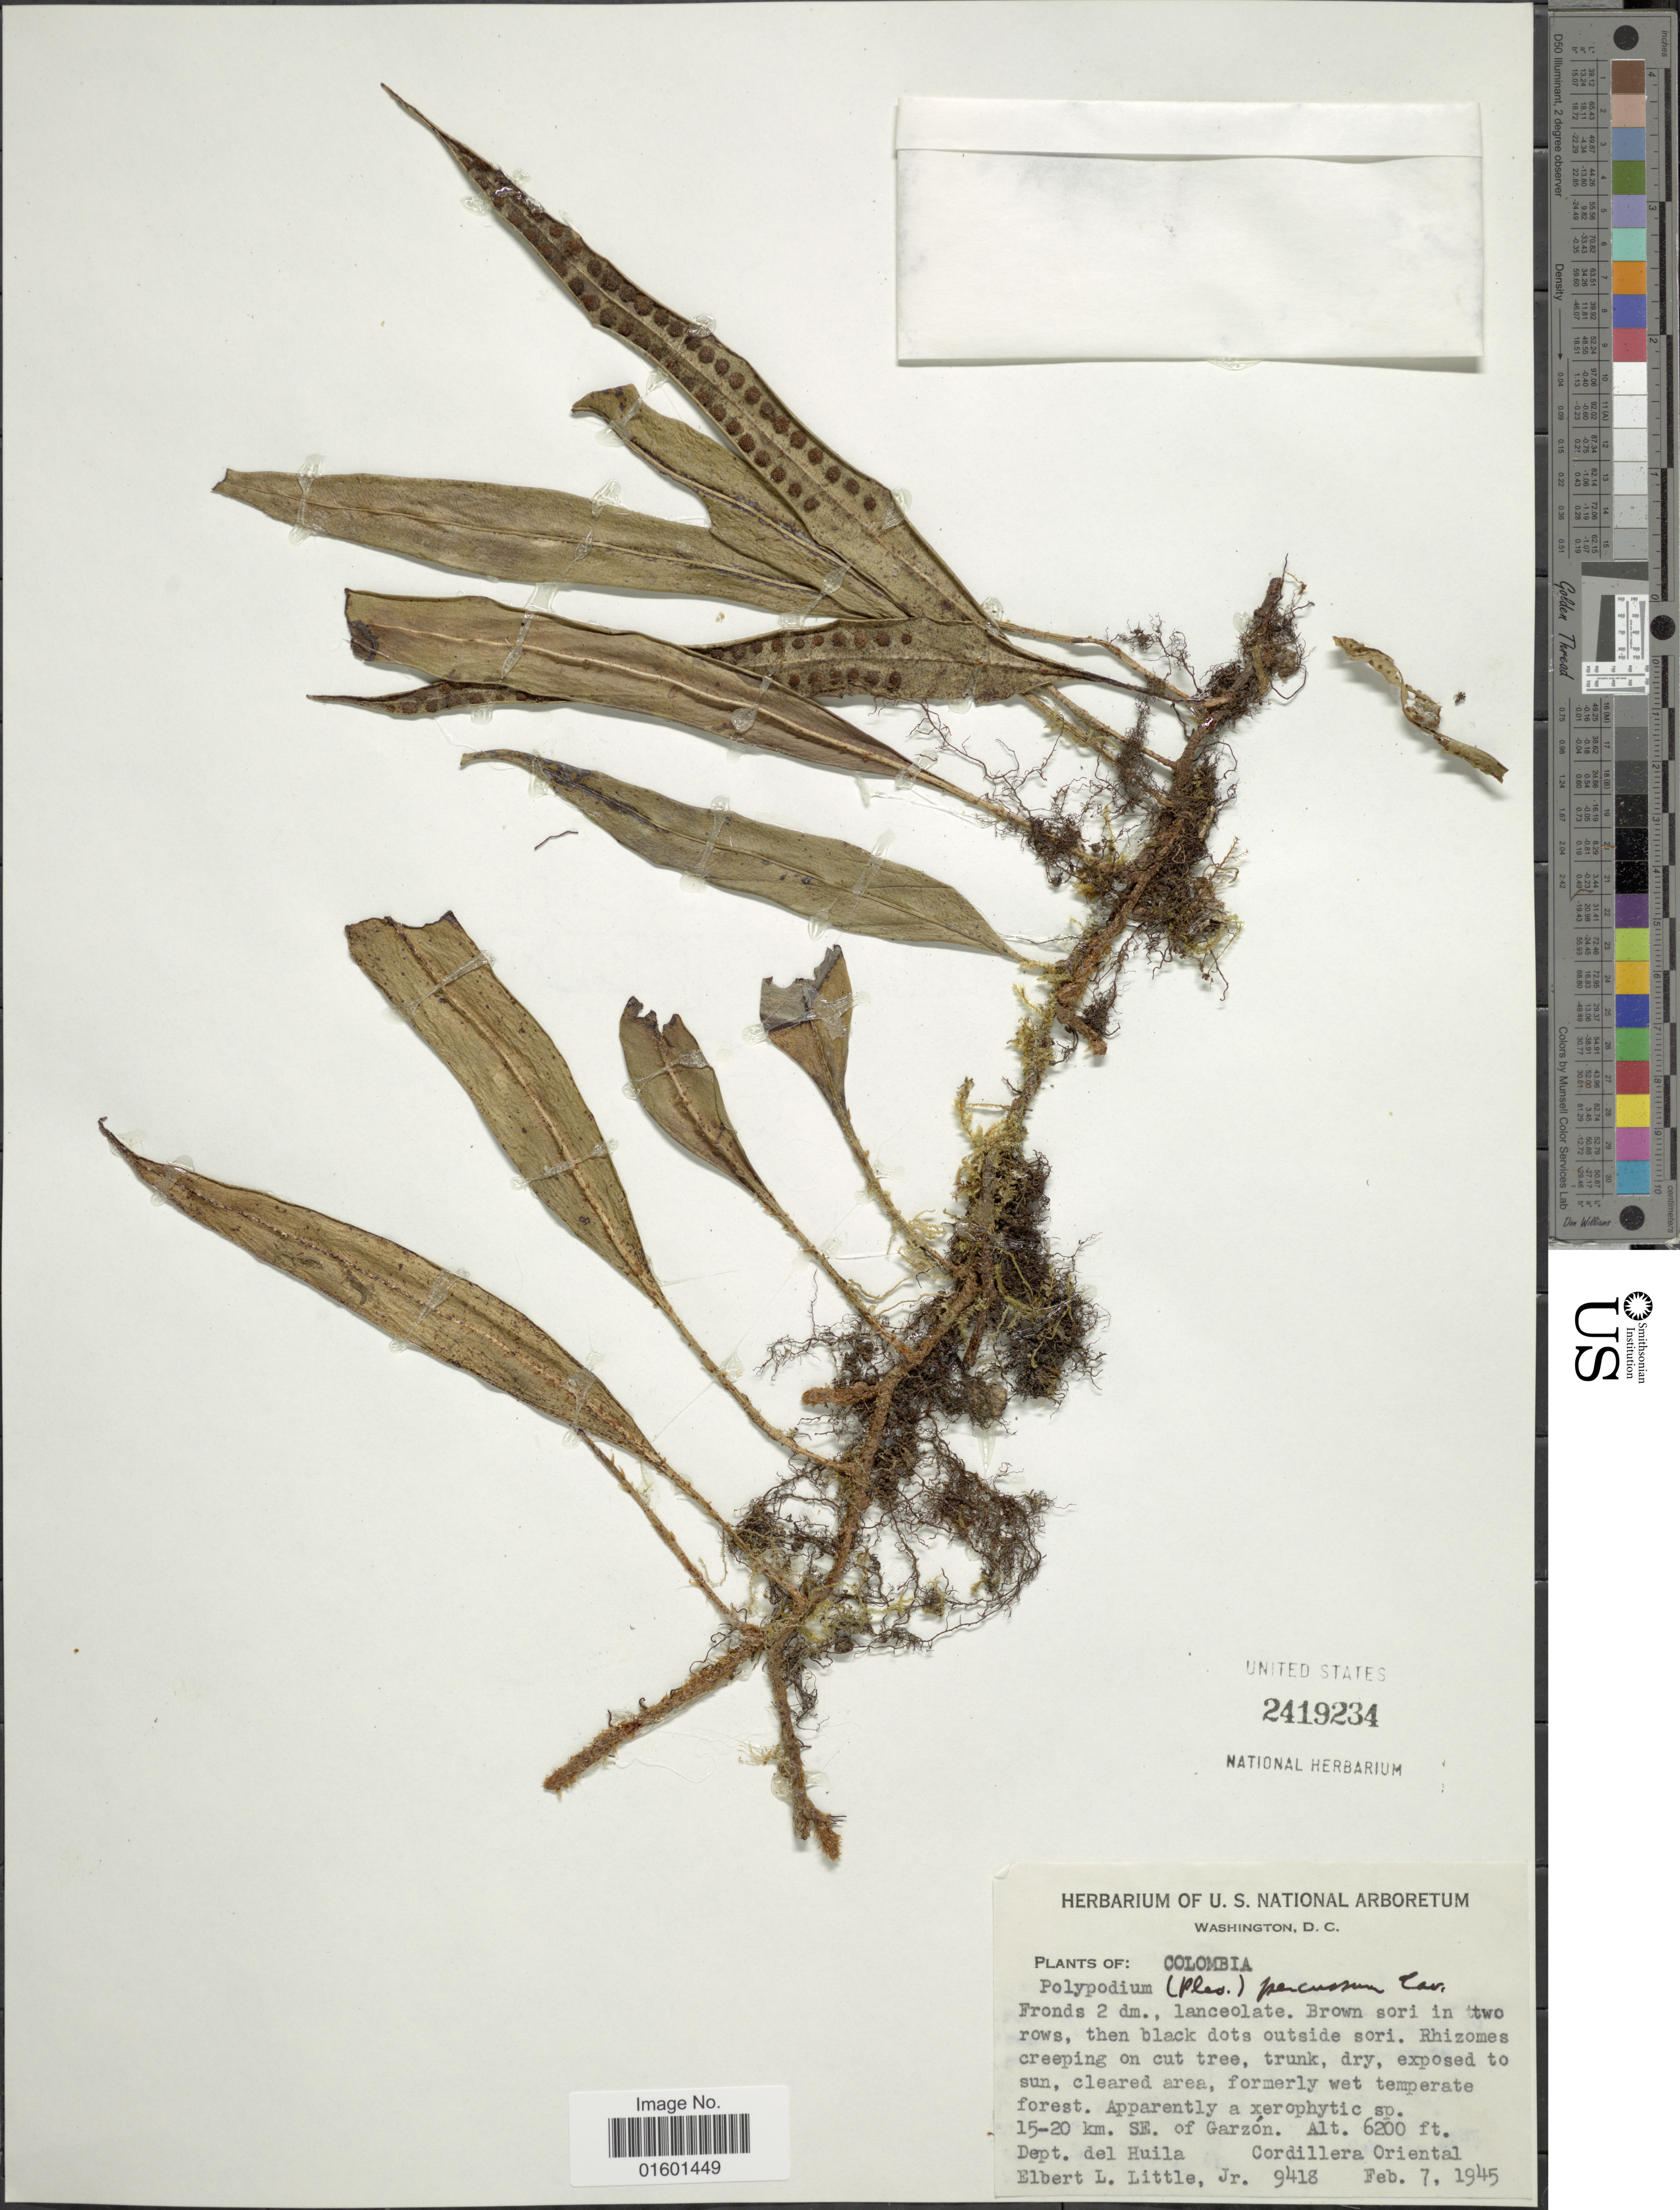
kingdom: Plantae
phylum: Tracheophyta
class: Polypodiopsida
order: Polypodiales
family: Polypodiaceae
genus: Microgramma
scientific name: Microgramma percussa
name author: (Cav.) de la Sota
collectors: E. L. Little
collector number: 9418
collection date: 1945-02-07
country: Colombia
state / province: Huila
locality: Apparently a xerophytic sp. 15-20 km. SE. of Garzon, Cordillera Oriental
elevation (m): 1890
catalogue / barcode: US 2419234